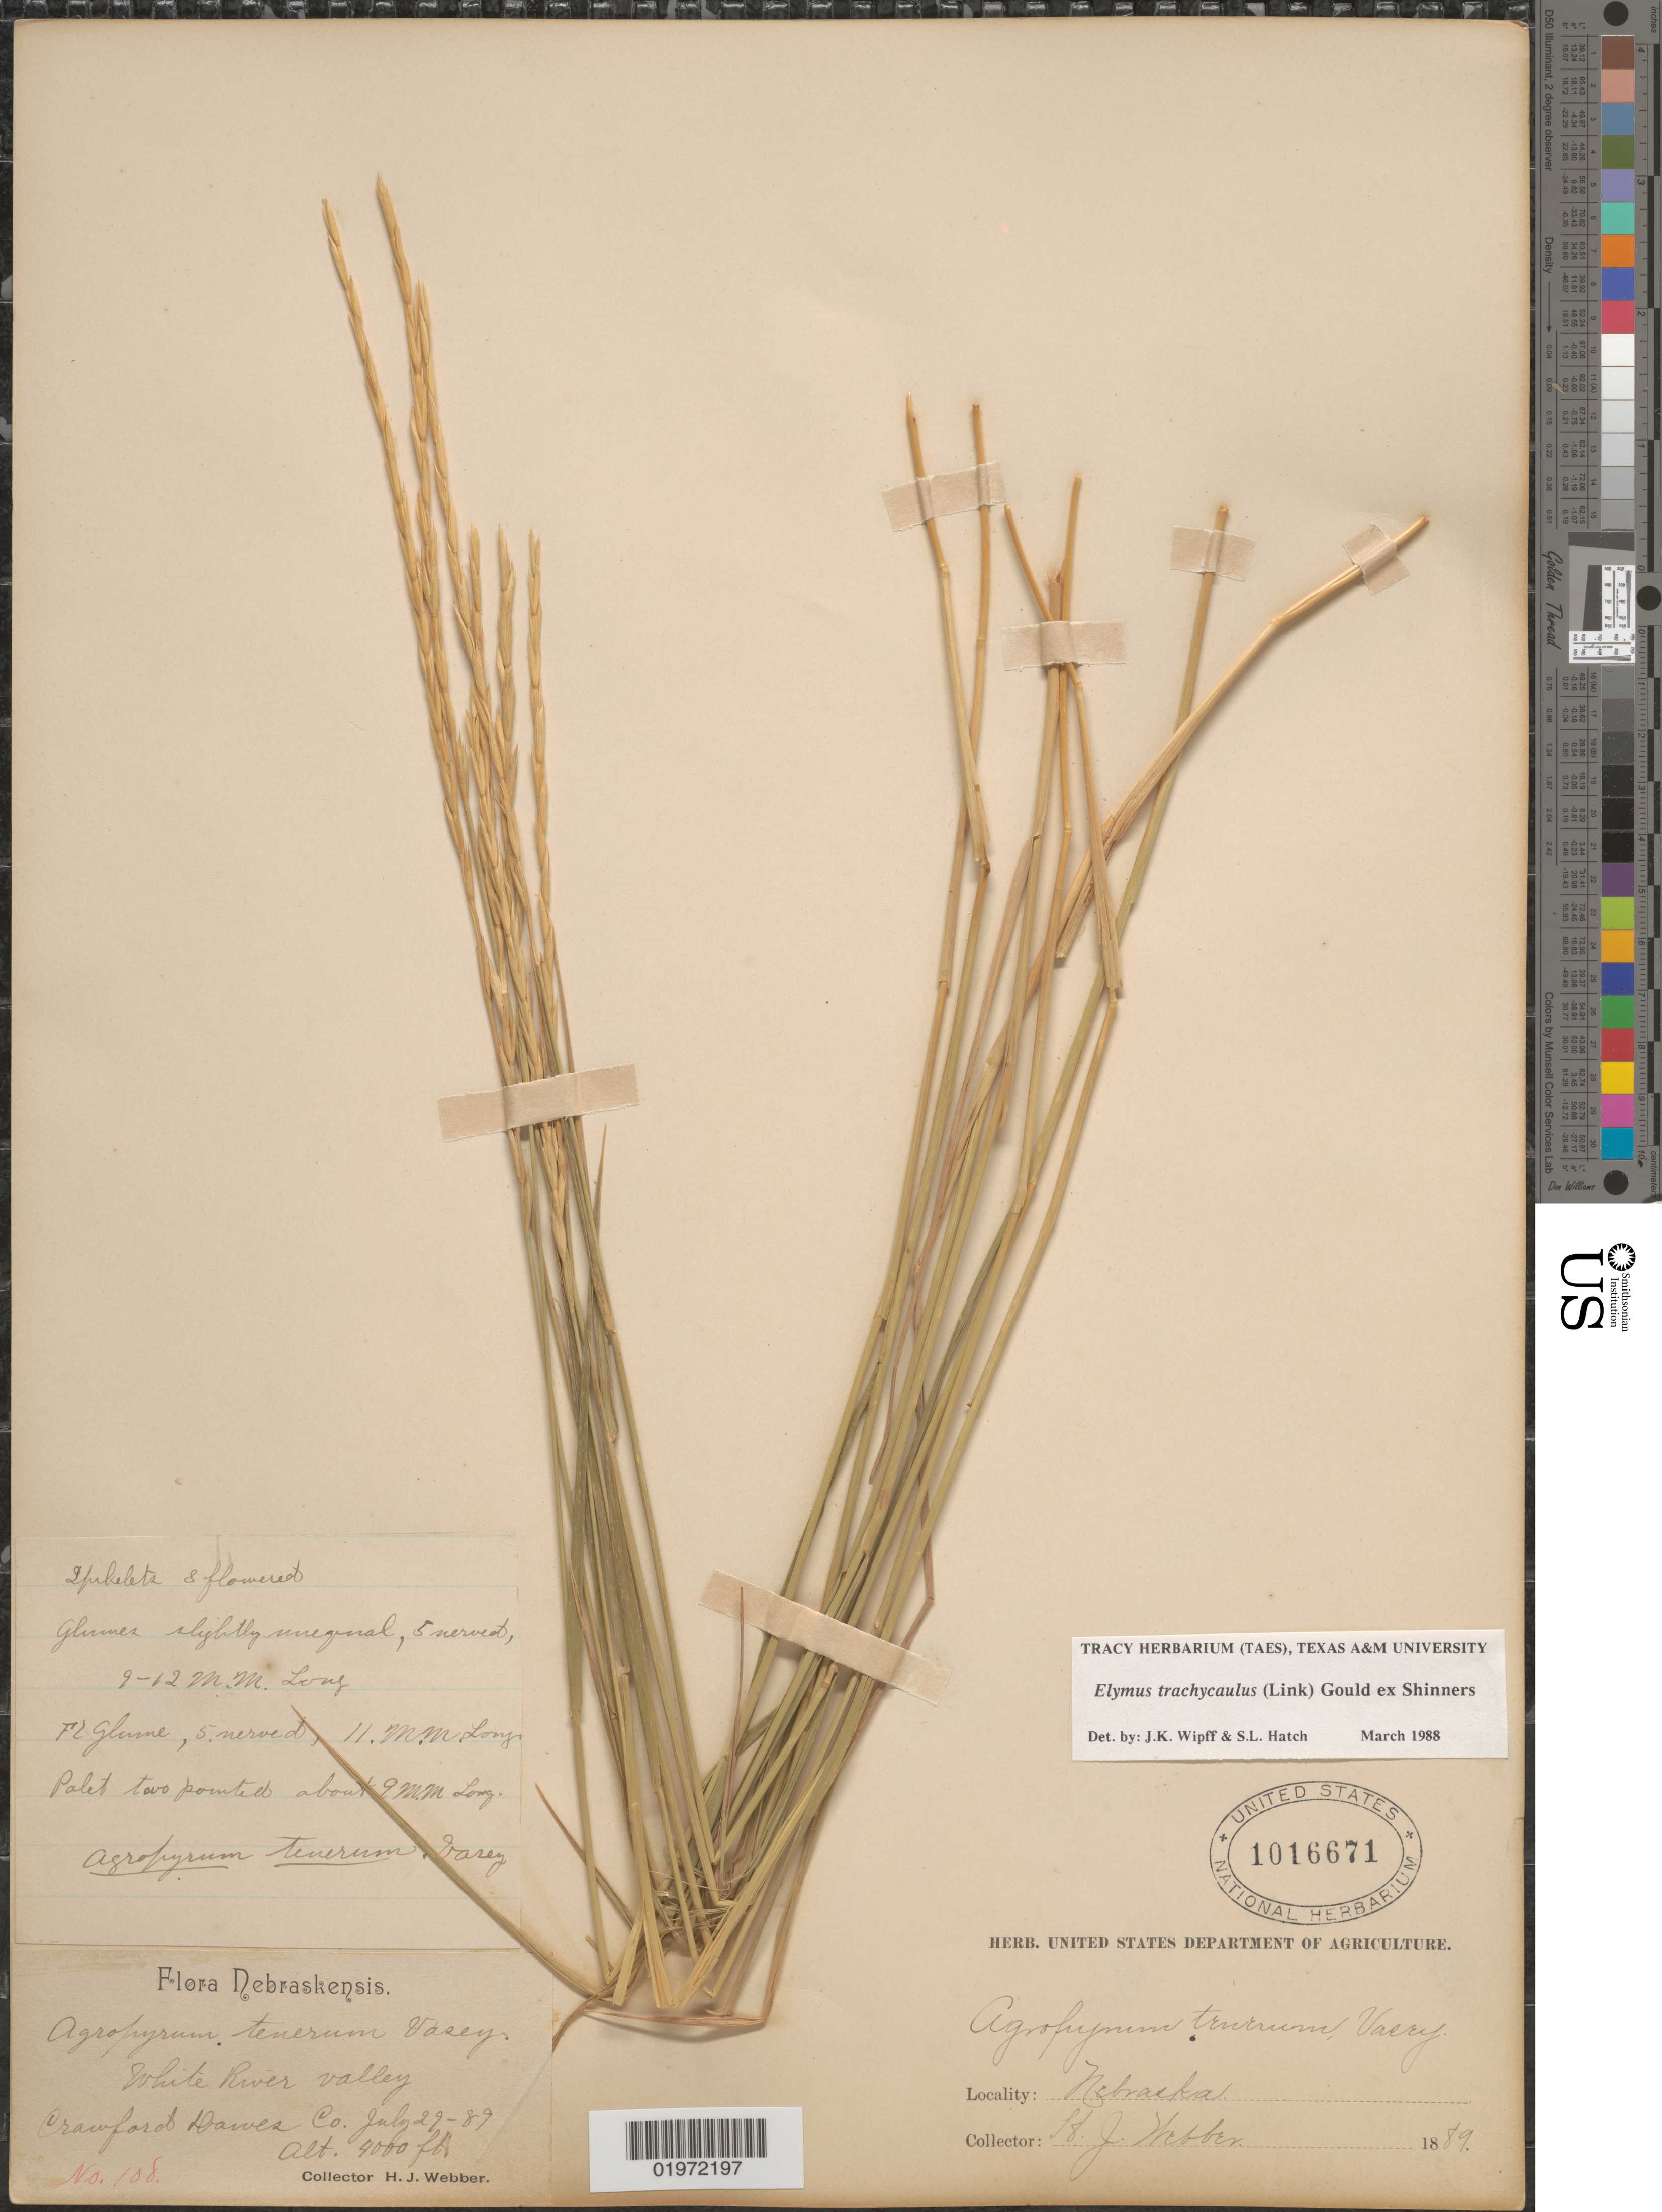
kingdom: Plantae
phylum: Tracheophyta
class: Liliopsida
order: Poales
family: Poaceae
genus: Elymus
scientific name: Elymus trachycaulus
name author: (Link) Gould ex Shinners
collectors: H. Webber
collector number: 108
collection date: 1889-07-29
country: United States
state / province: Nebraska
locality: White River valley. Crawford Dawes Co.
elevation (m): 1219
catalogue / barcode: US 1016671